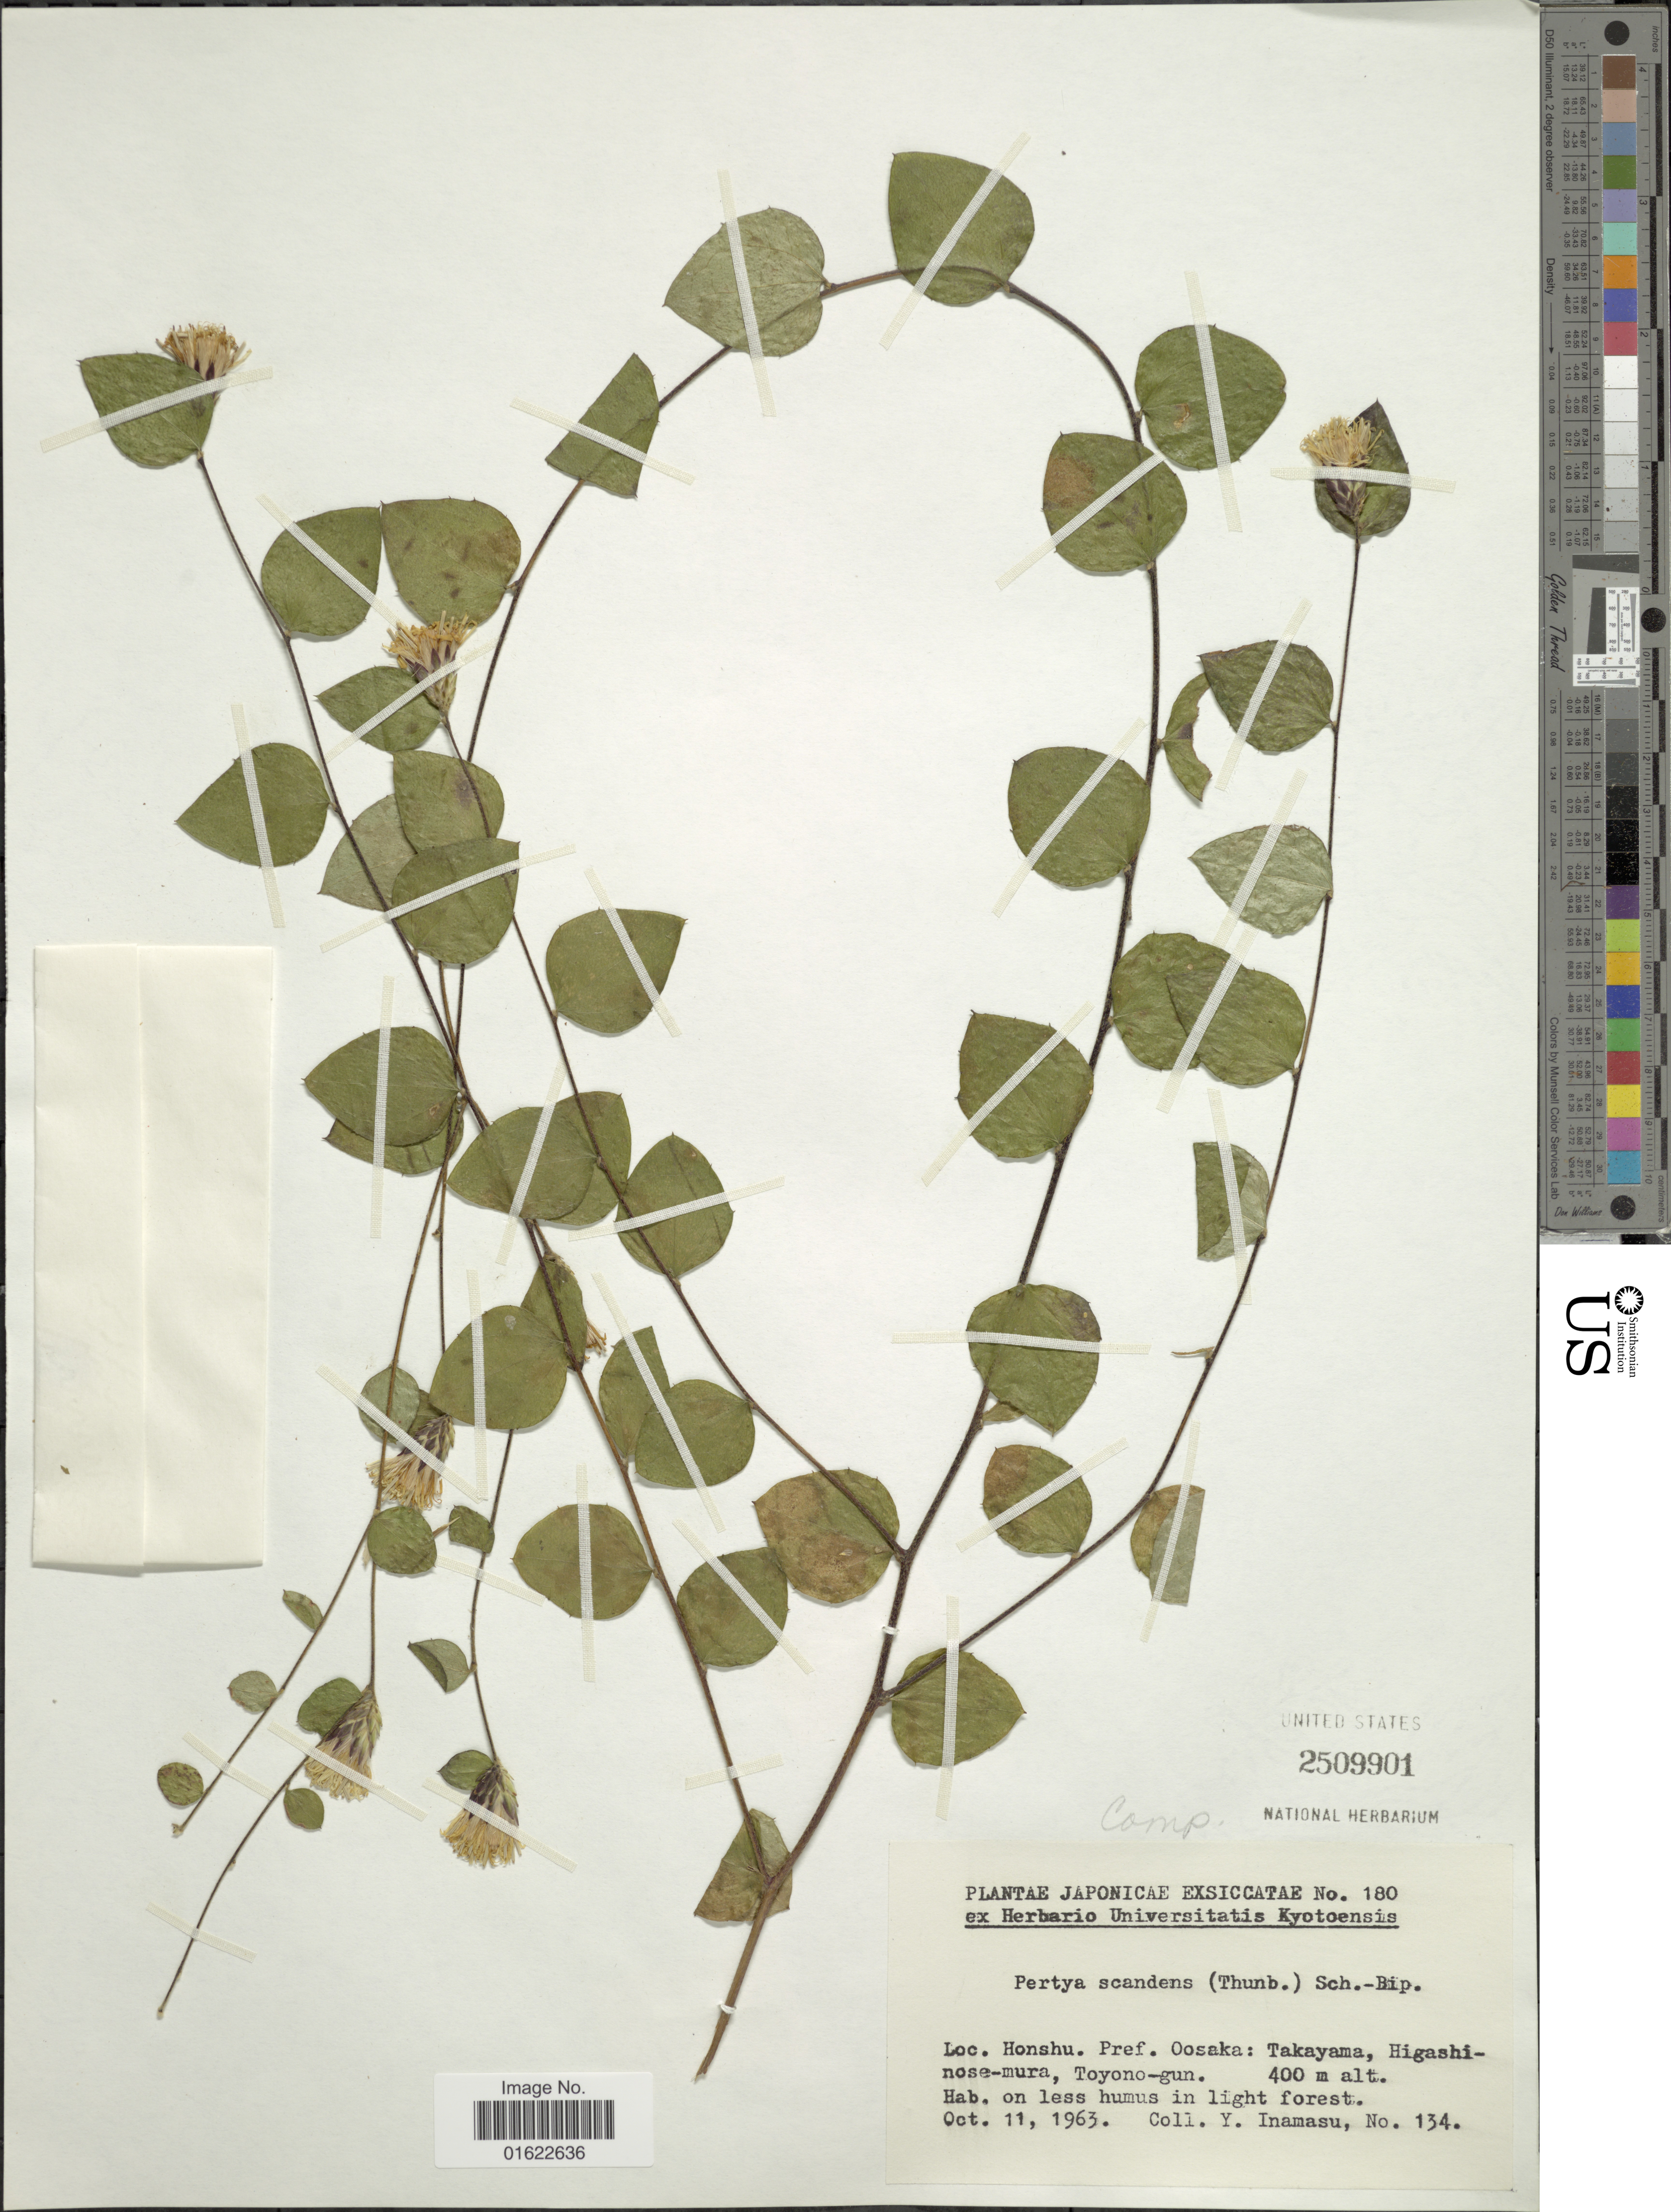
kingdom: Plantae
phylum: Tracheophyta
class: Magnoliopsida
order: Asterales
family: Asteraceae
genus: Pertya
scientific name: Pertya scandens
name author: (Thunb. ex Thunb.) Sch. Bip.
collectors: Y. Inamasu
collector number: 134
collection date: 1963-10-11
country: Japan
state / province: Osaka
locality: Honshu, Takayama, Higashinose-mura, Toyono-gun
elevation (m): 400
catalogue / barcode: US 2509901